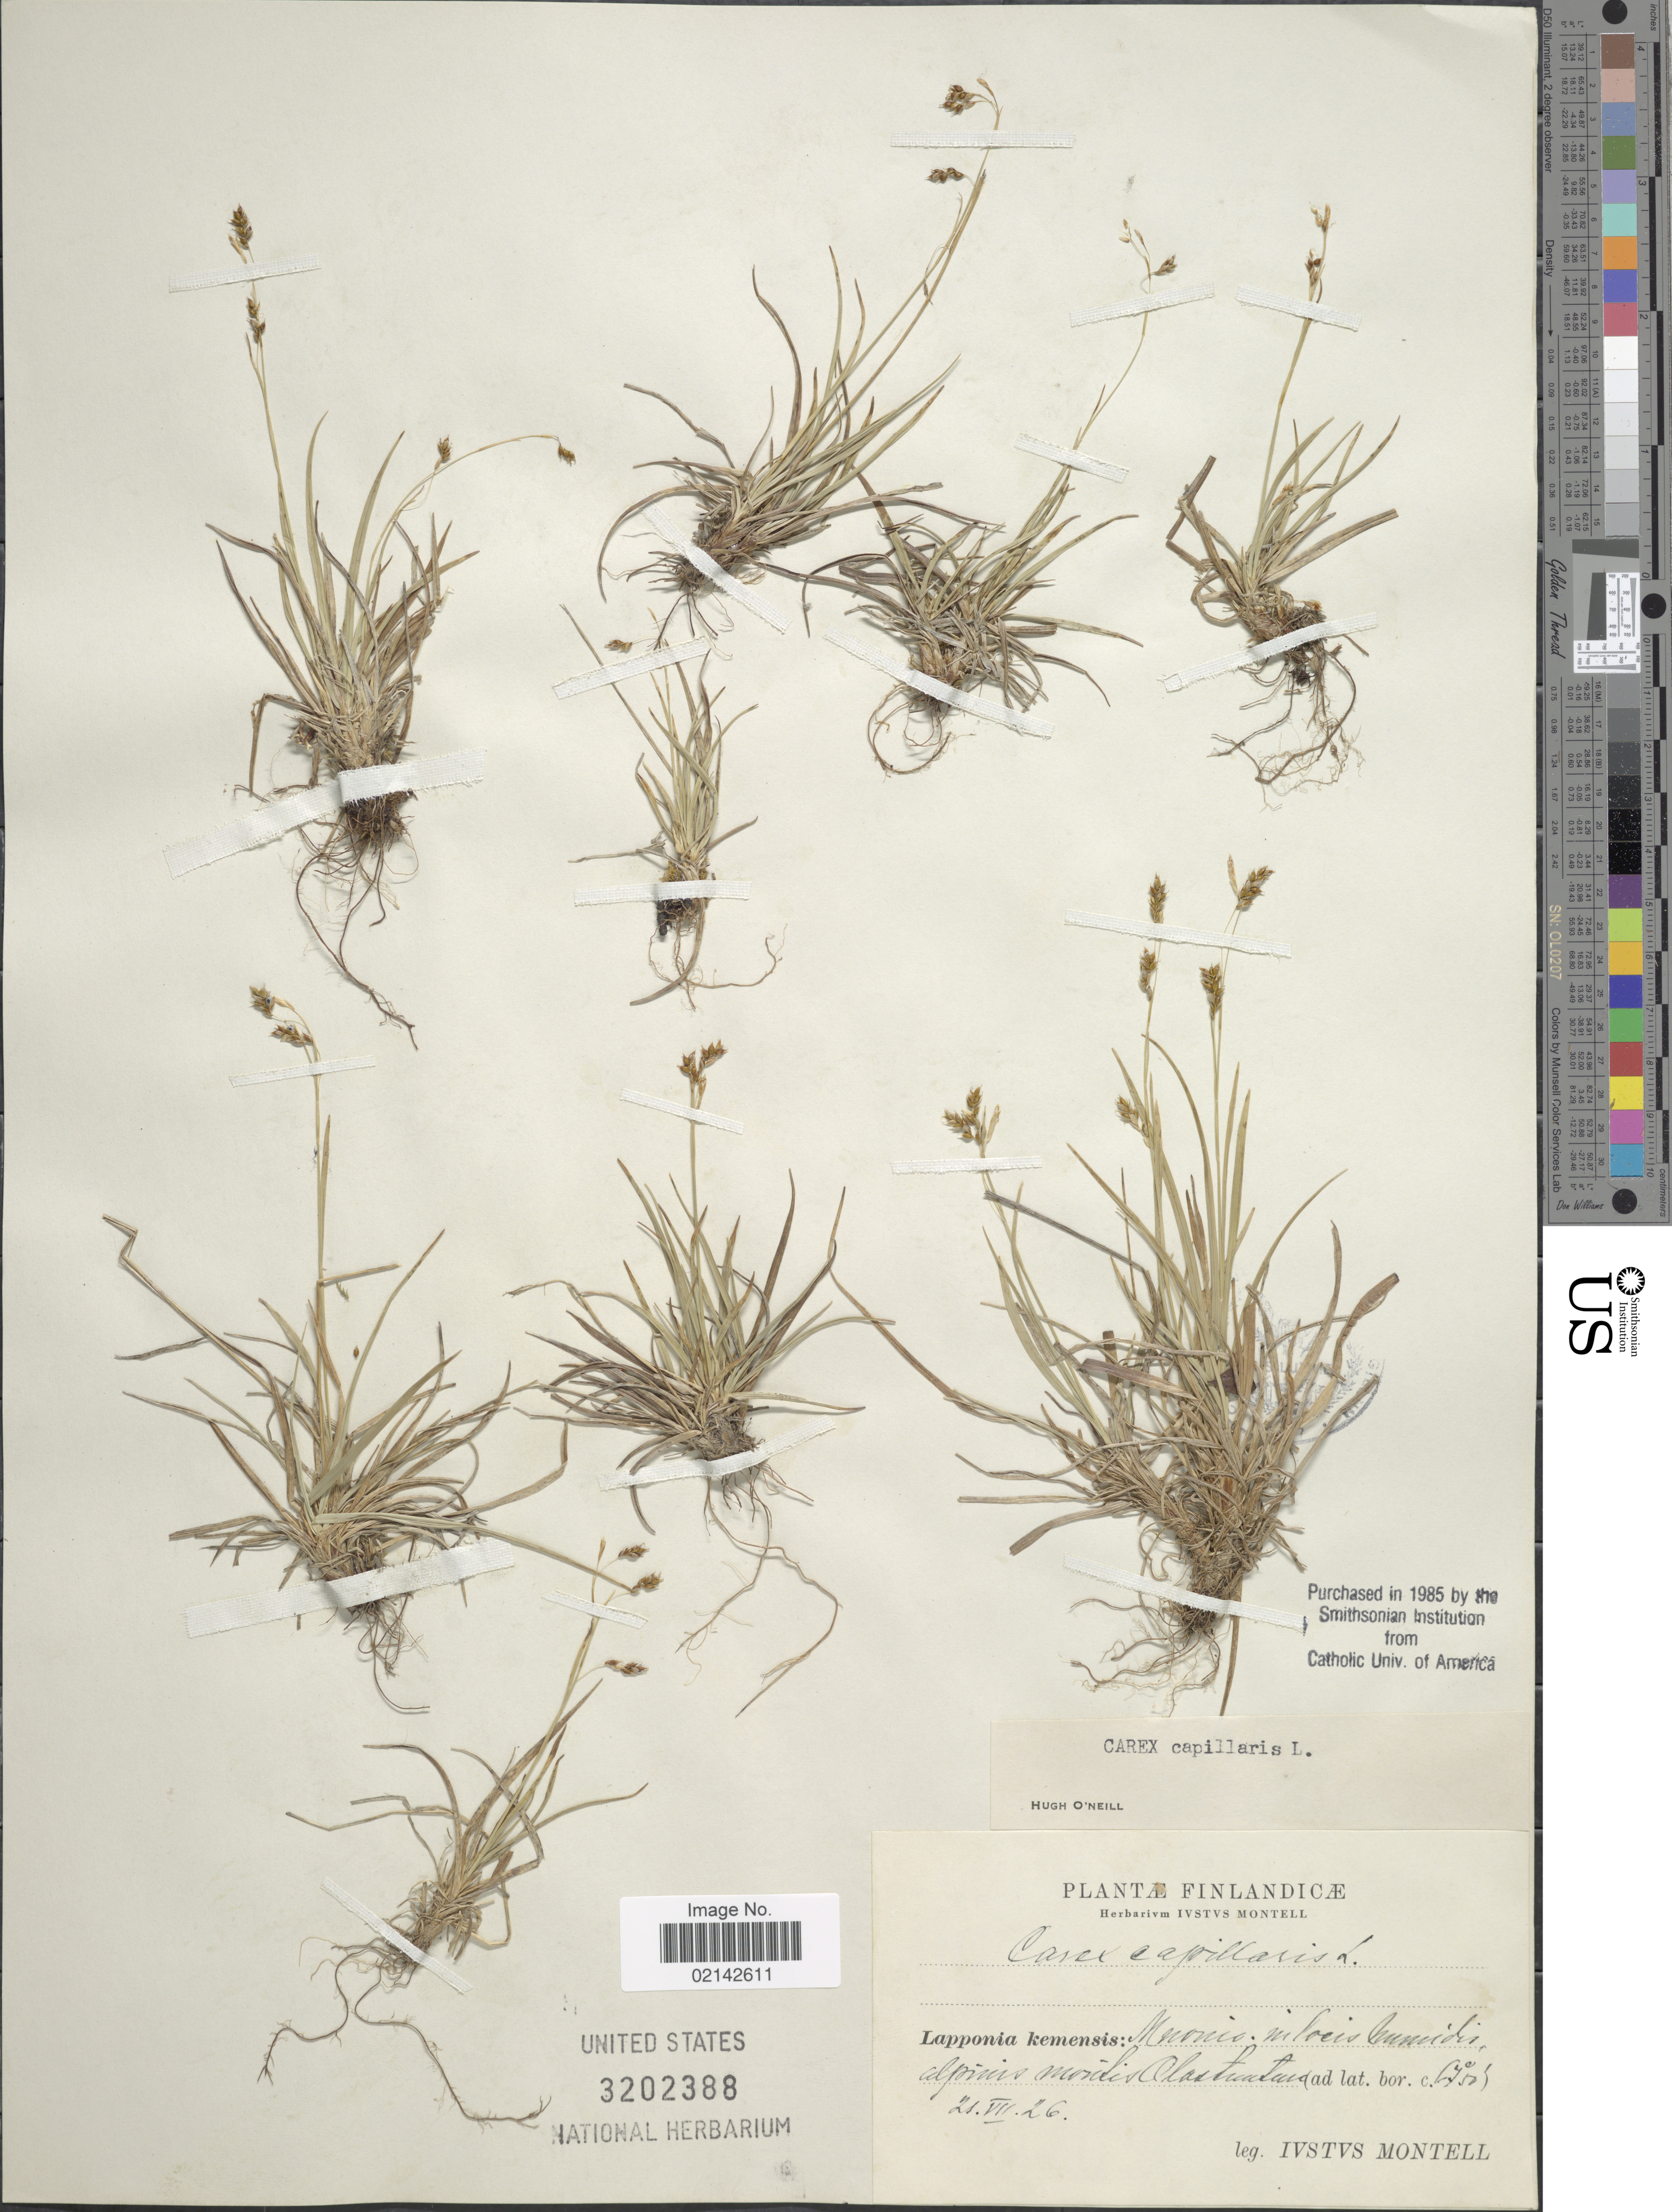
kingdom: Plantae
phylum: Tracheophyta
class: Liliopsida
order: Poales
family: Cyperaceae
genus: Carex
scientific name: Carex capillaris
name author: L.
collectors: I. Montell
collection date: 1926-07-21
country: Finland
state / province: Lappi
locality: Finlandicae, Lapponia kemensis: Muonio in locis humidis alpinis montis Olostunturi.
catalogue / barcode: US 3202388